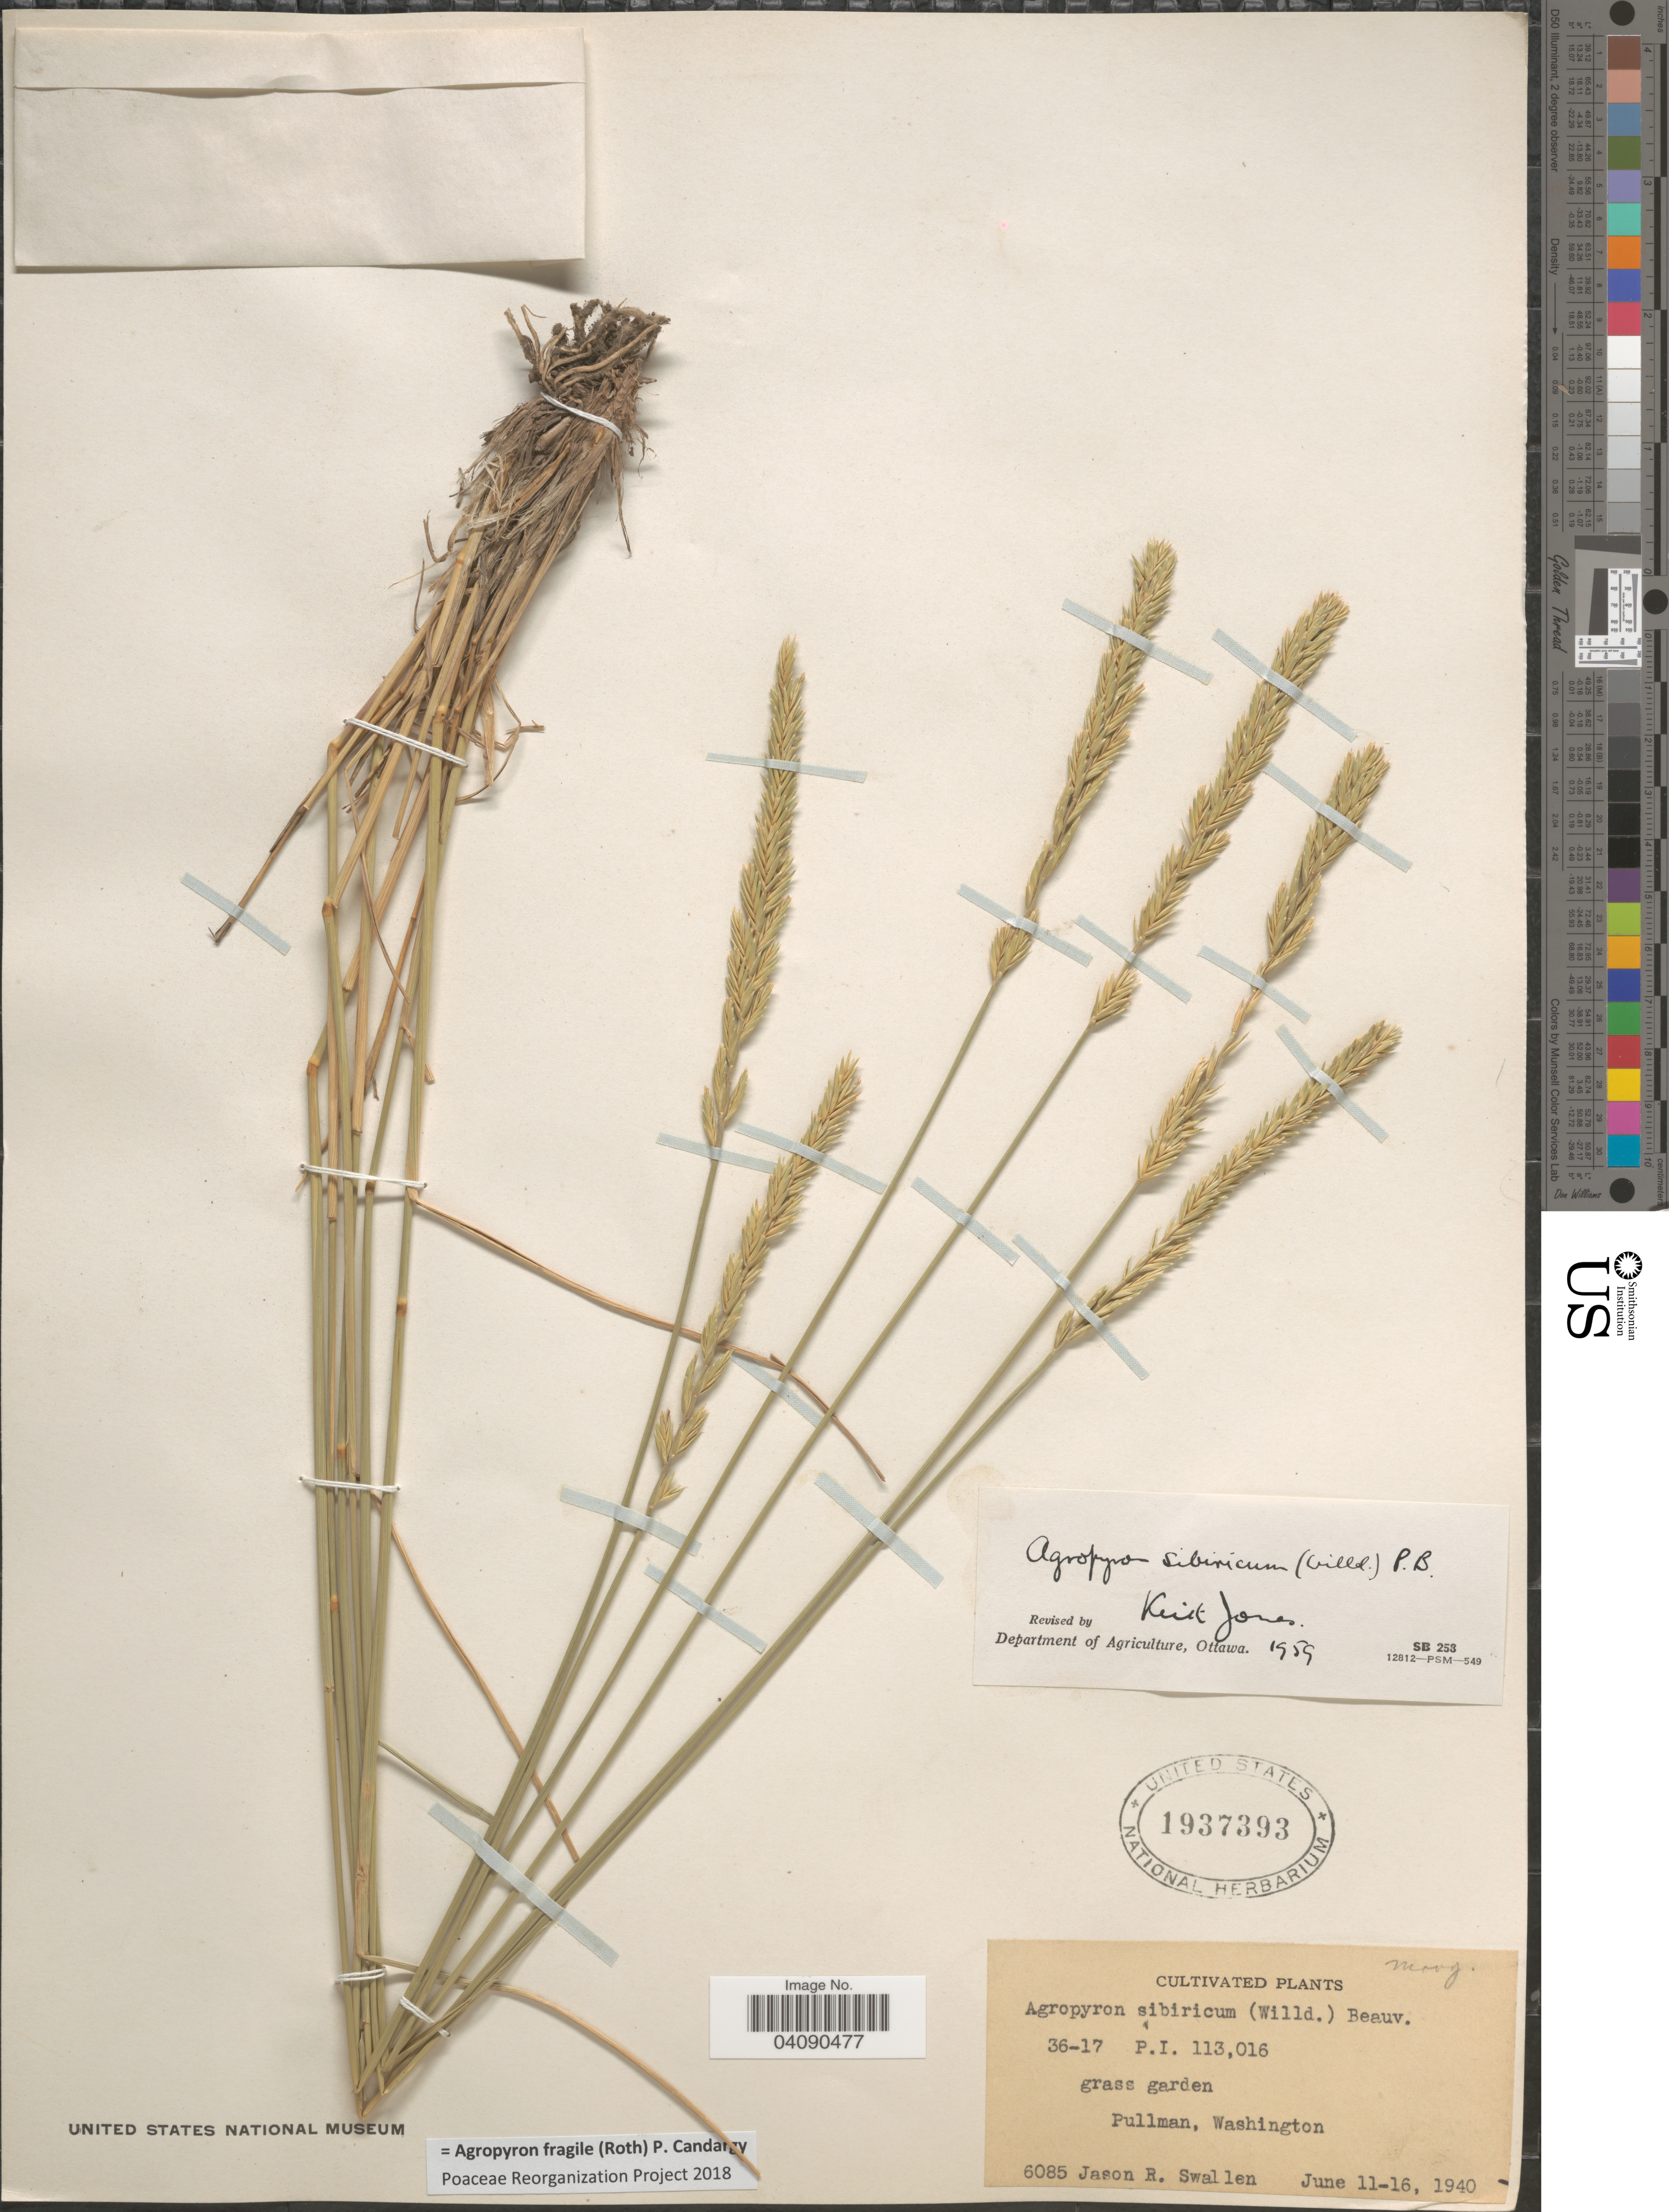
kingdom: Plantae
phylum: Tracheophyta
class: Liliopsida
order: Poales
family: Poaceae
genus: Agropyron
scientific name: Agropyron fragile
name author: (Roth) Candargy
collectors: J. R. Swallen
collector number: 6085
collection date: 1940-06-11/1940-06-16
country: United States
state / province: Washington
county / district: Whitman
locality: Grass garden. Pullman.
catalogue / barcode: US 1937393